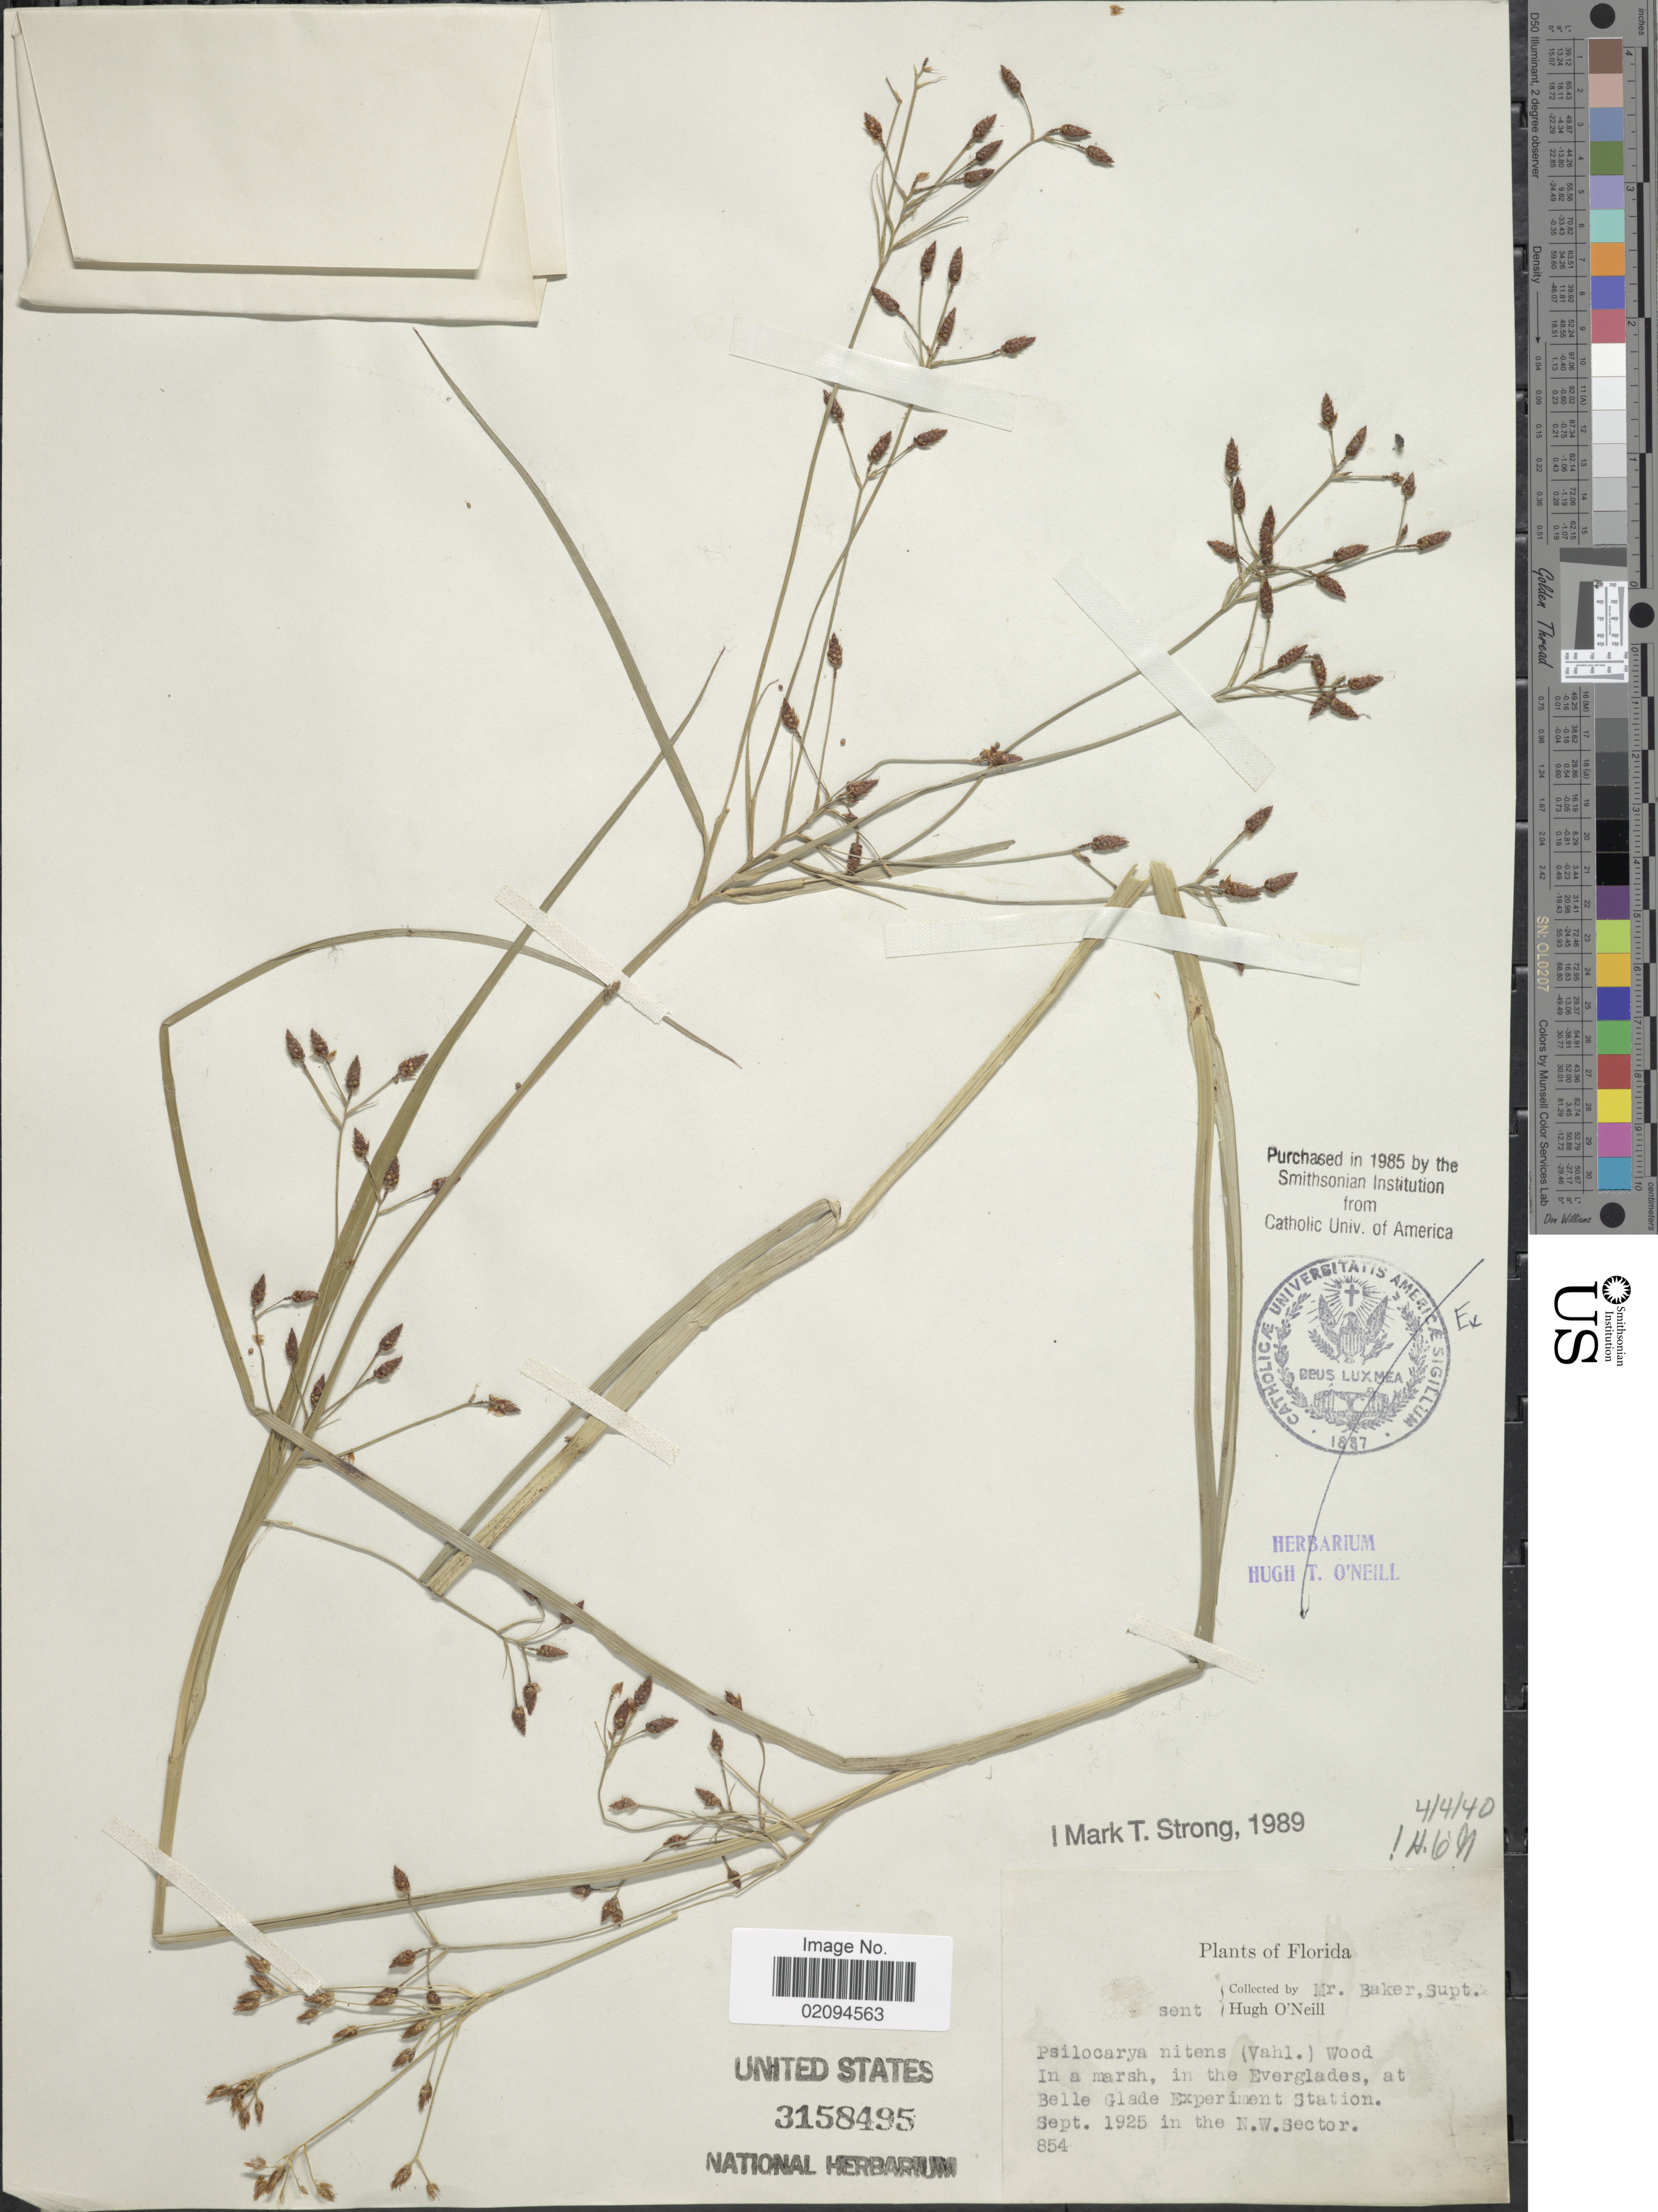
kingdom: Plantae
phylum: Tracheophyta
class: Liliopsida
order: Poales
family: Cyperaceae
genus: Rhynchospora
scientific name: Rhynchospora nitens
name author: (Vahl) A. Gray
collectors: -- Baker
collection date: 1925-09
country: United States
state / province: Florida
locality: In a marsh, in the Everglades, at Belle Glade Experiment Station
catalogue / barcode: US 3158495